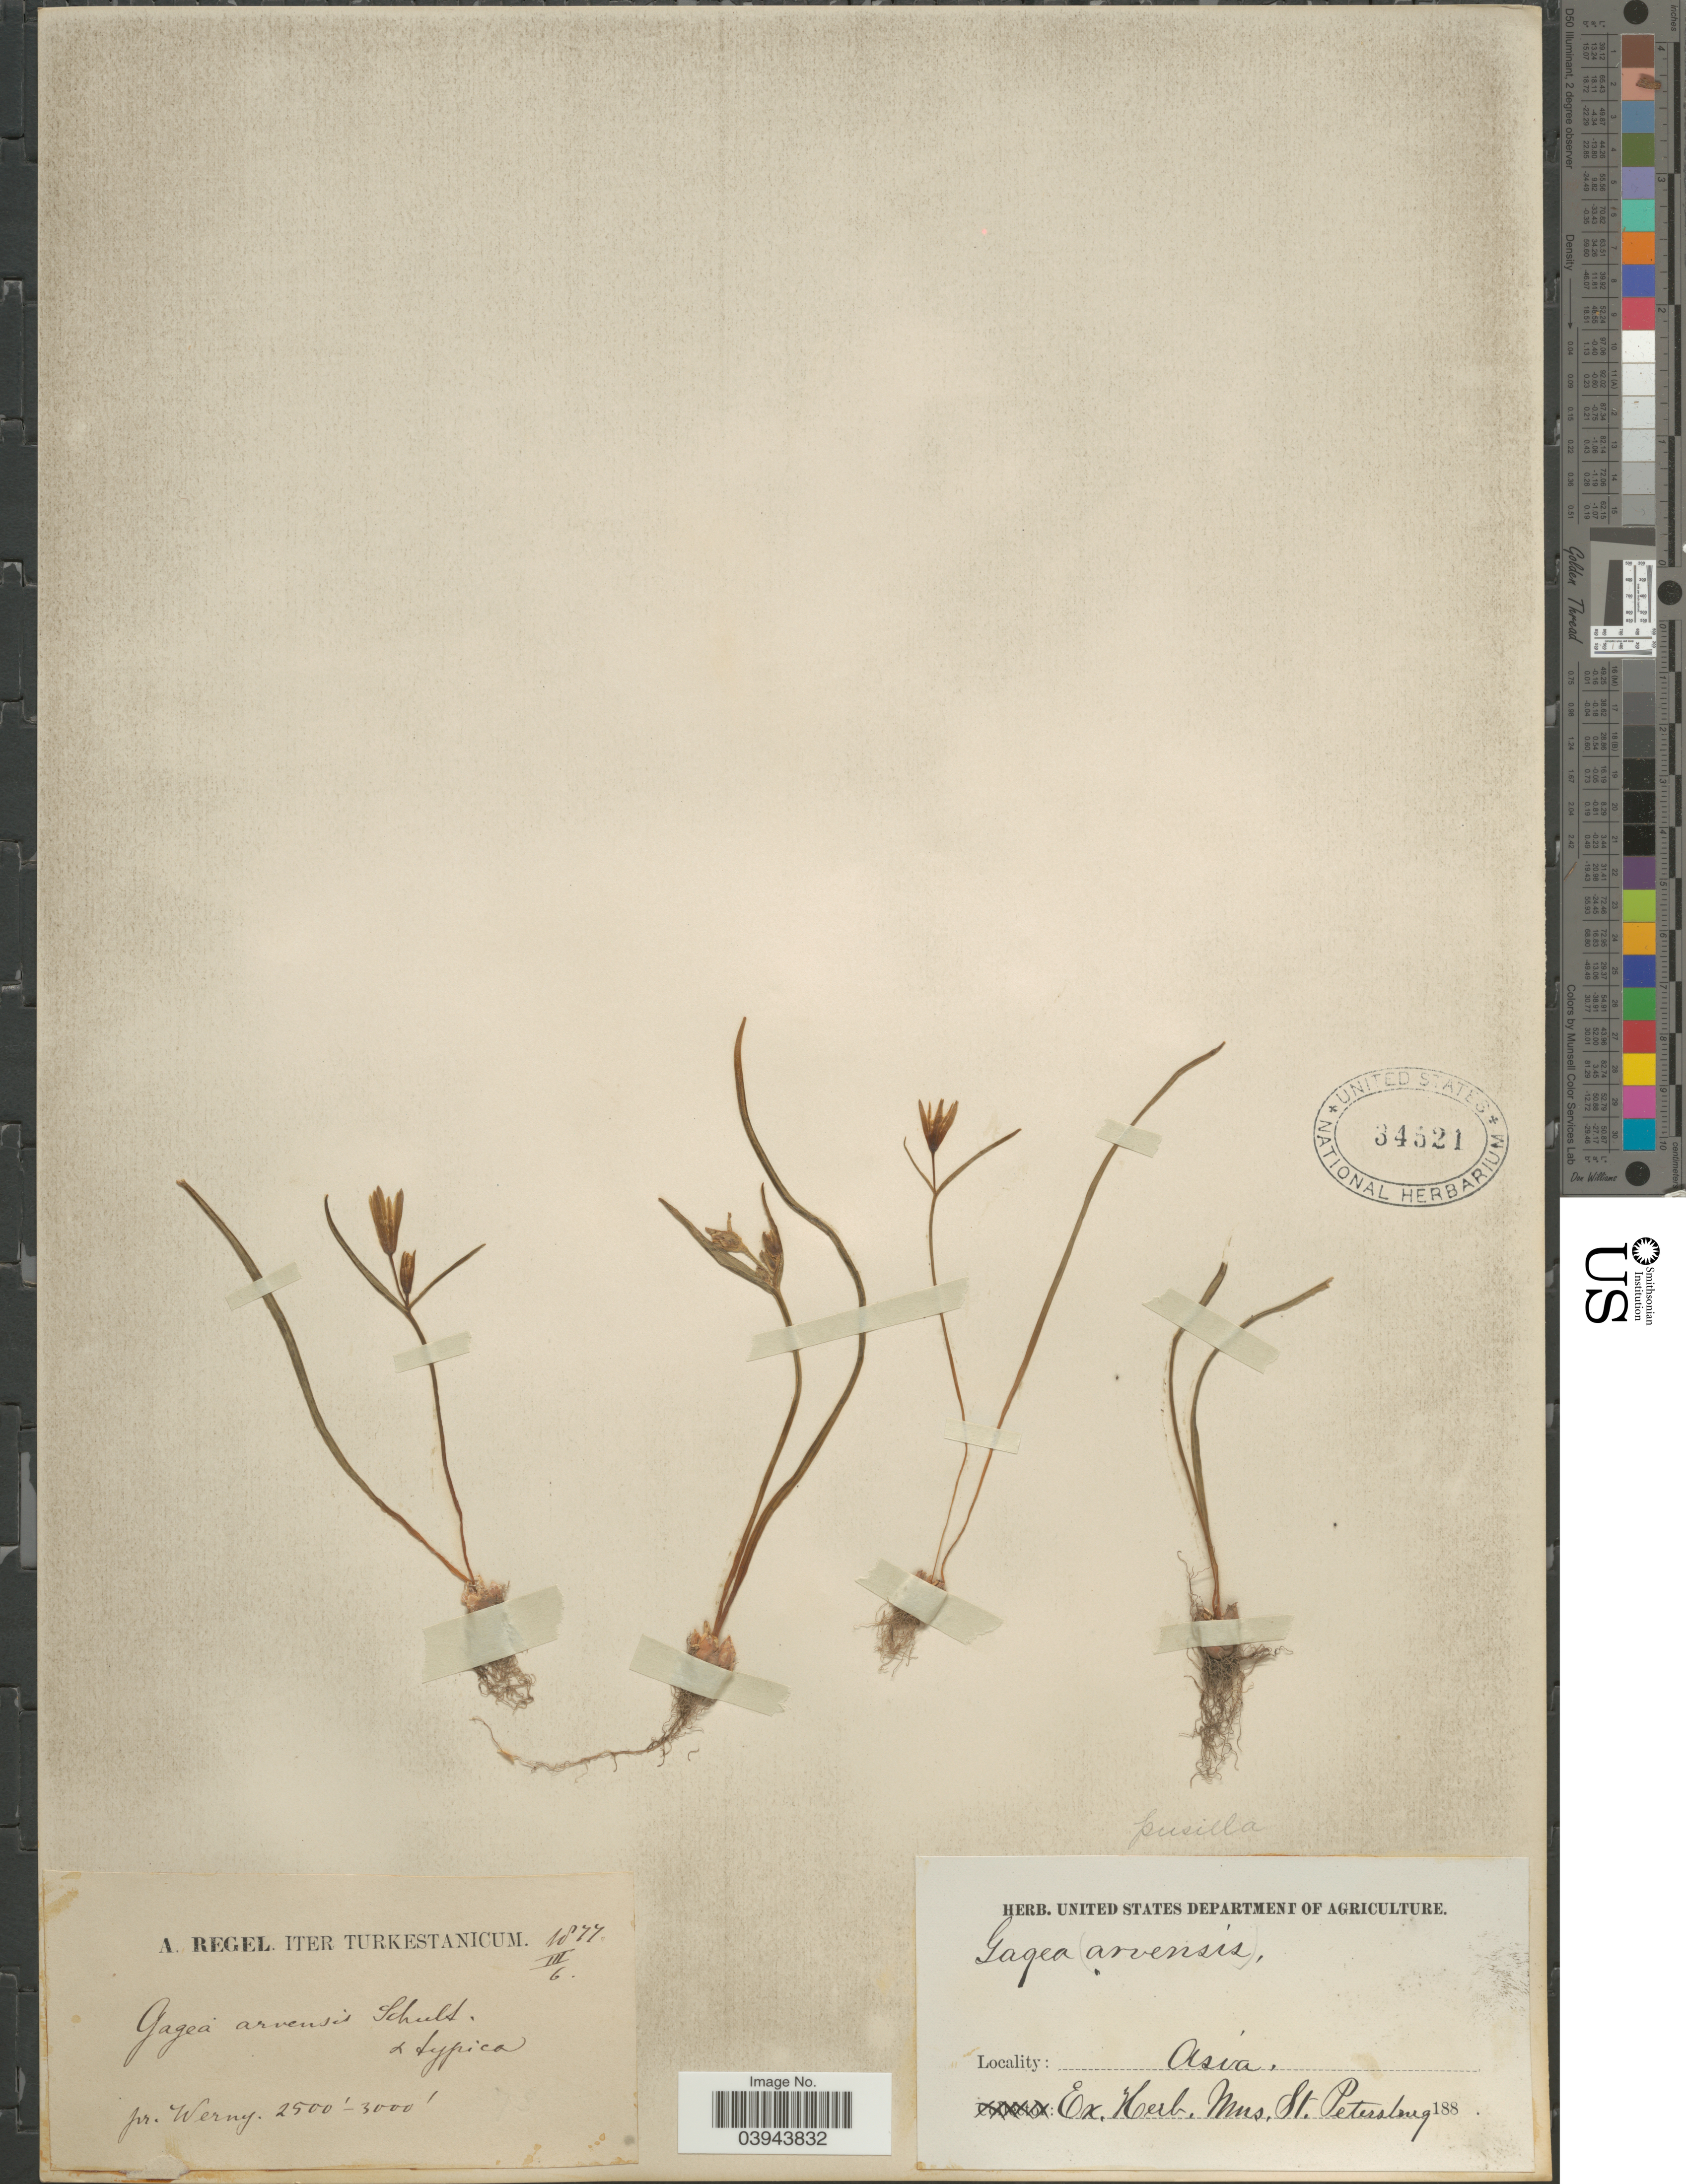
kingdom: Plantae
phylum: Tracheophyta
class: Liliopsida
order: Liliales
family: Liliaceae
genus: Gagea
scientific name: Gagea arvensis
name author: (Pers.) Dumort.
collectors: A. Regel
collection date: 1877-03-06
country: Kazakhstan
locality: Turkestanicum. Pr. Werny. Asia.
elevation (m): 762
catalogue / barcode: US 34521